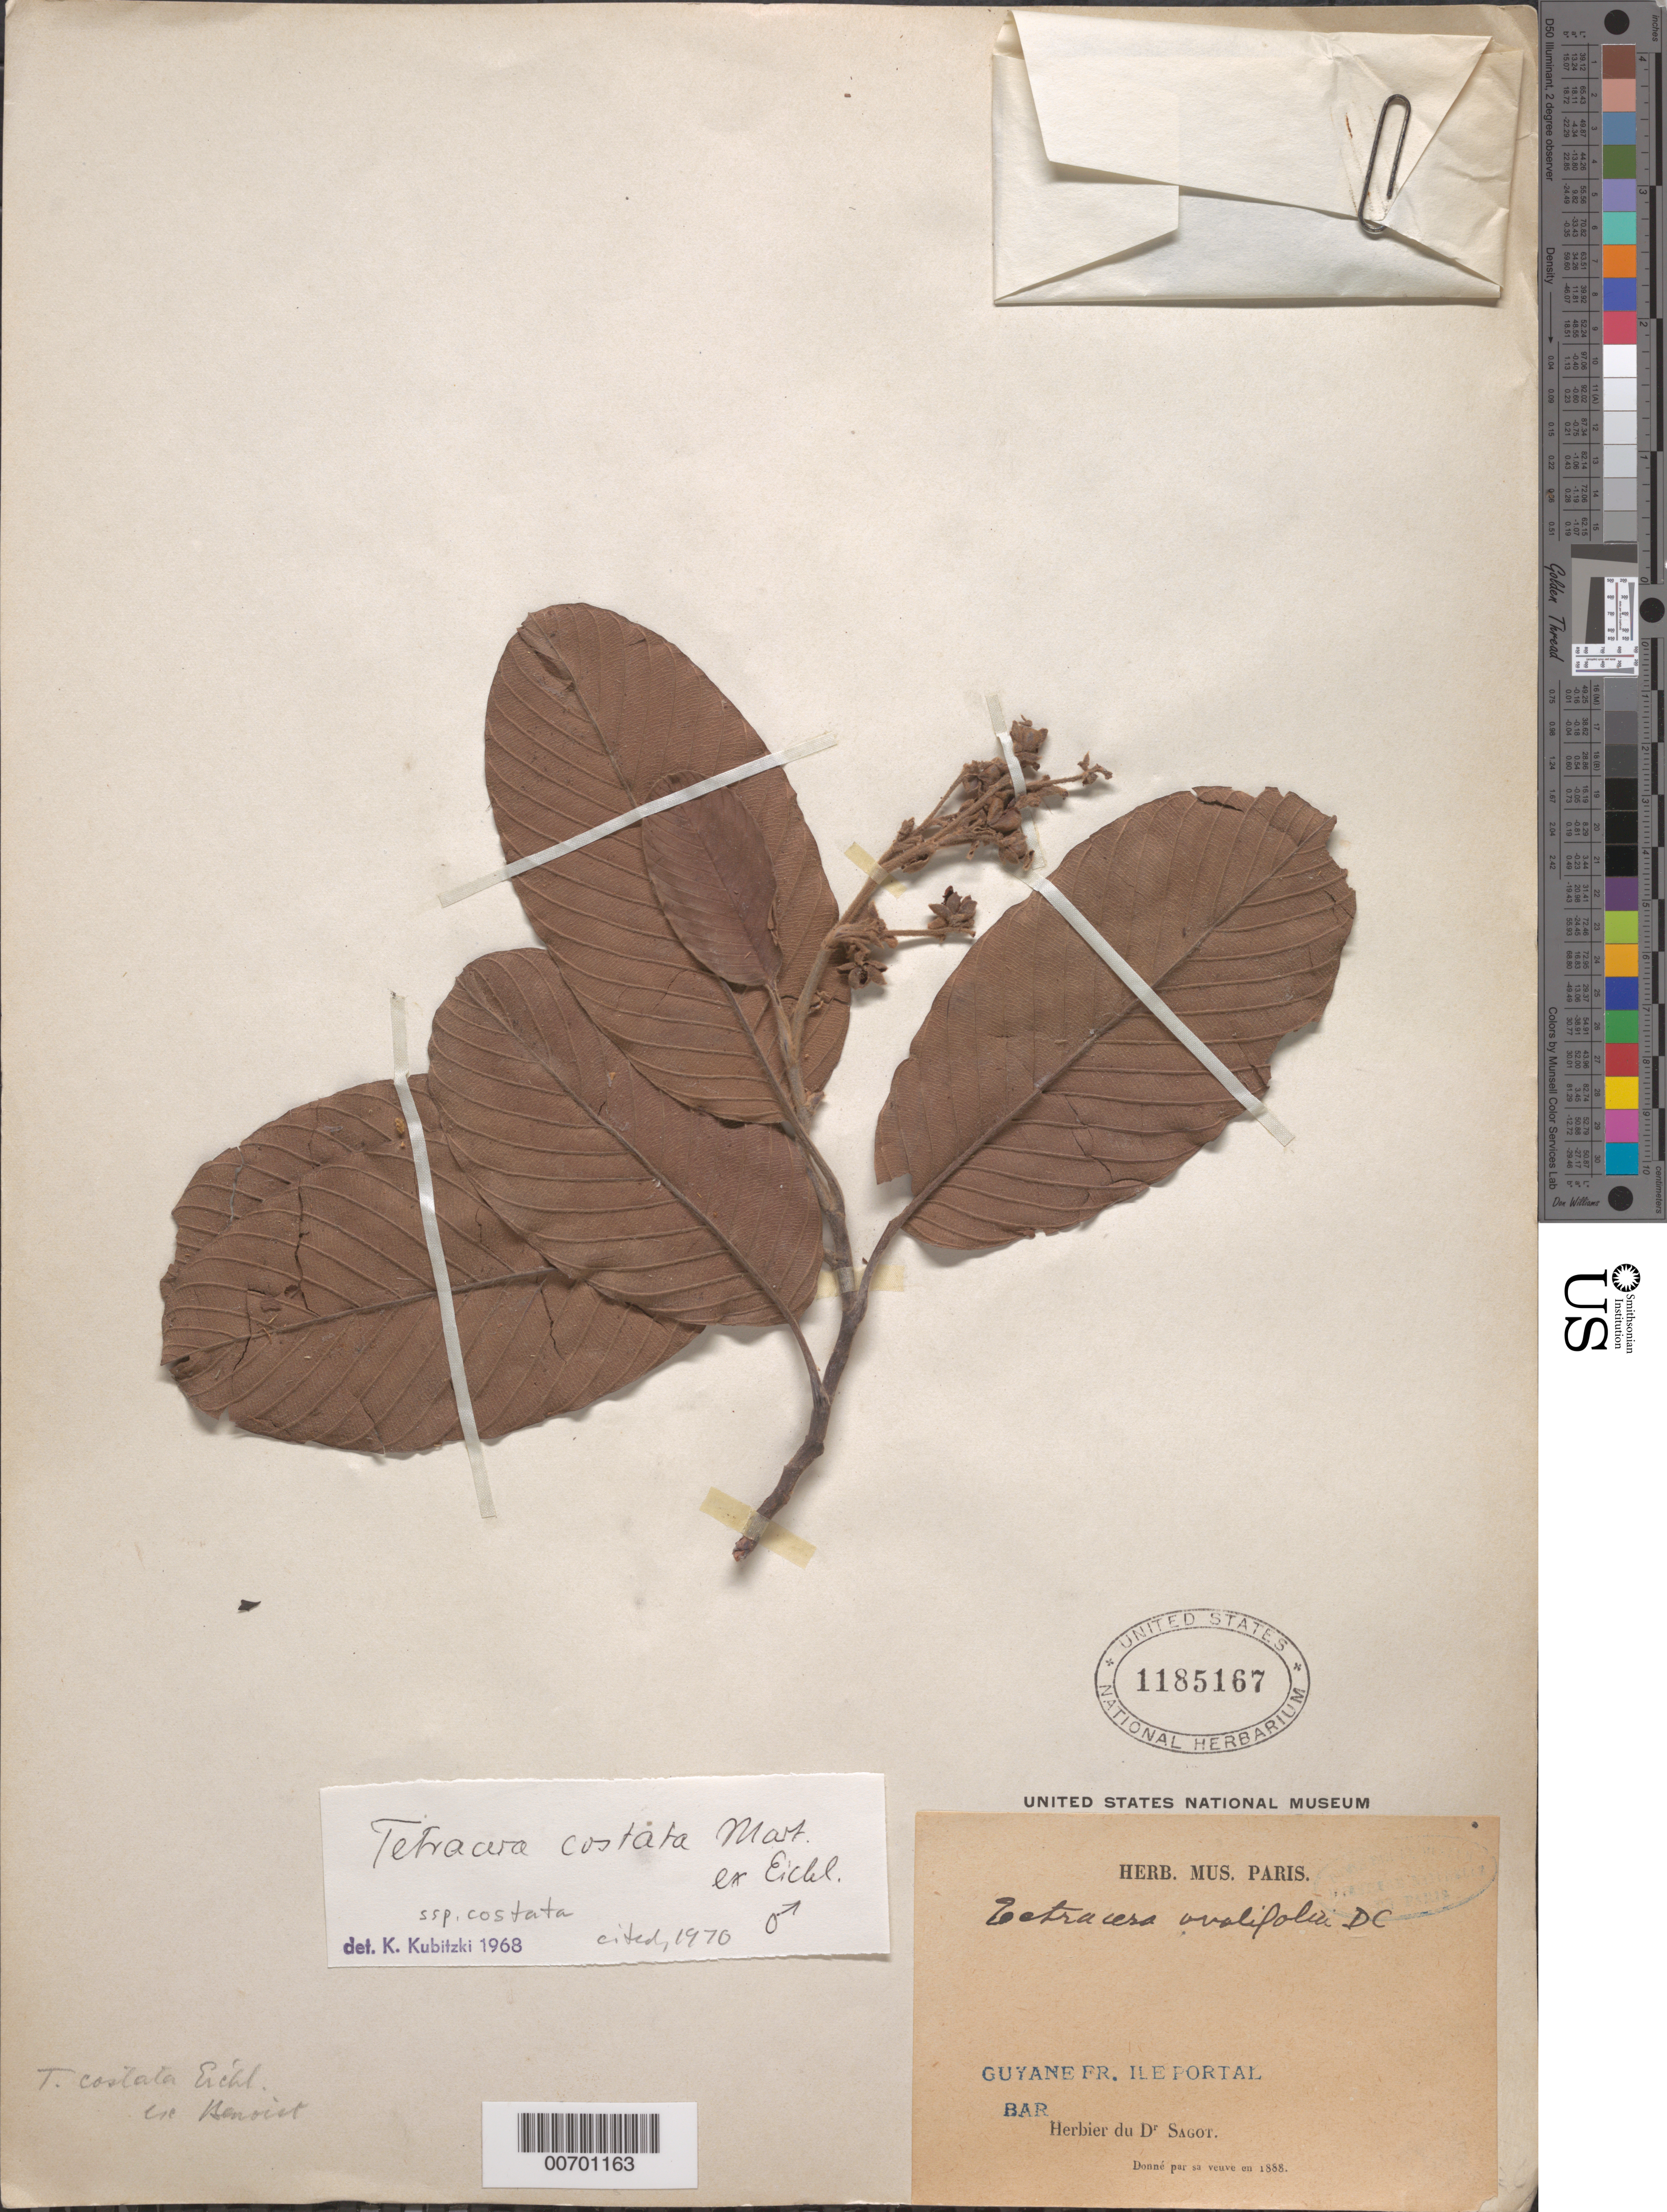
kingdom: Plantae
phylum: Tracheophyta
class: Magnoliopsida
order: Dilleniales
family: Dilleniaceae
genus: Tetracera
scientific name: Tetracera costata subsp. costata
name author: Mart. ex Eichler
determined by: Kubitzki, Klaus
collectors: P. A. Sagot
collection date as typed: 1888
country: French Guiana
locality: Ile Portal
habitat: Ile Portal, Bar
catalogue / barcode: US 1185167